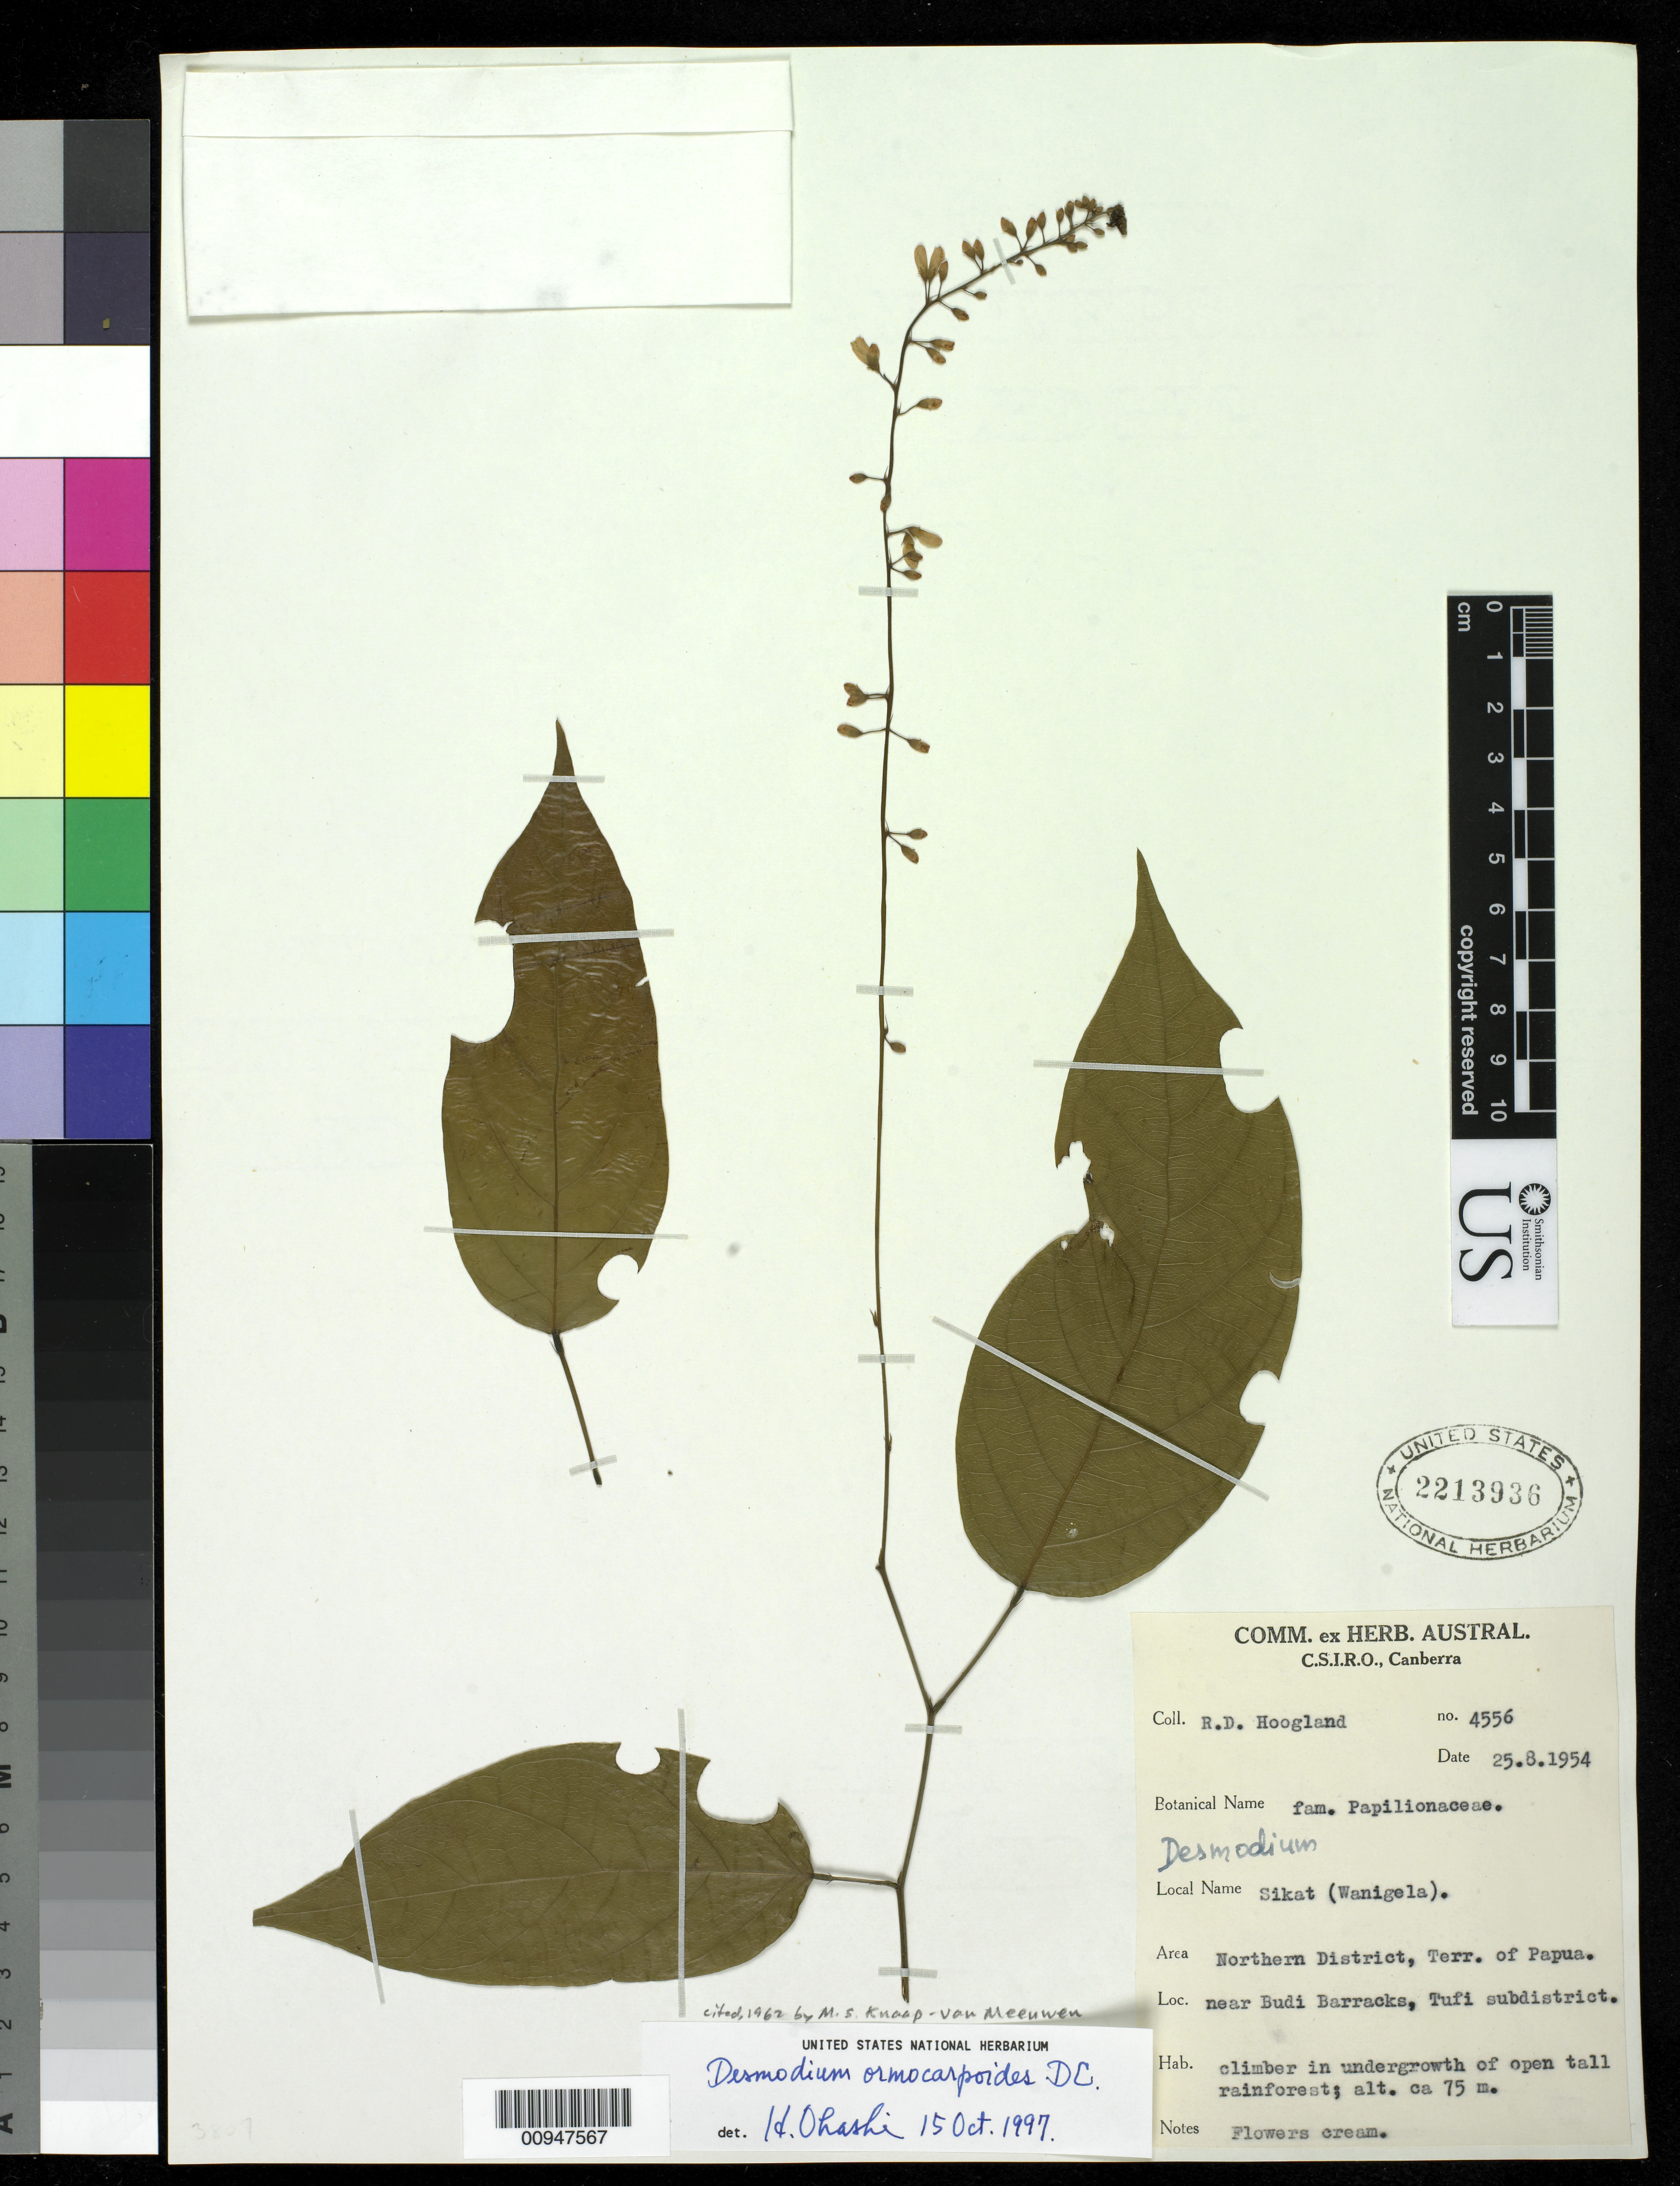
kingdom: Plantae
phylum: Tracheophyta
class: Magnoliopsida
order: Fabales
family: Fabaceae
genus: Hanslia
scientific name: Hanslia ormocarpoides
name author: (DC.) H. Ohashi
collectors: R. D. Hoogland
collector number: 4556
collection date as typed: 25 Aug 1954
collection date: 1954-08-25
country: Papua New Guinea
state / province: Northern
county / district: Tufi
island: New Guinea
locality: near Budi Barracks, Tufi subdistrict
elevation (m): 75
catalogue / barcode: US 2213936